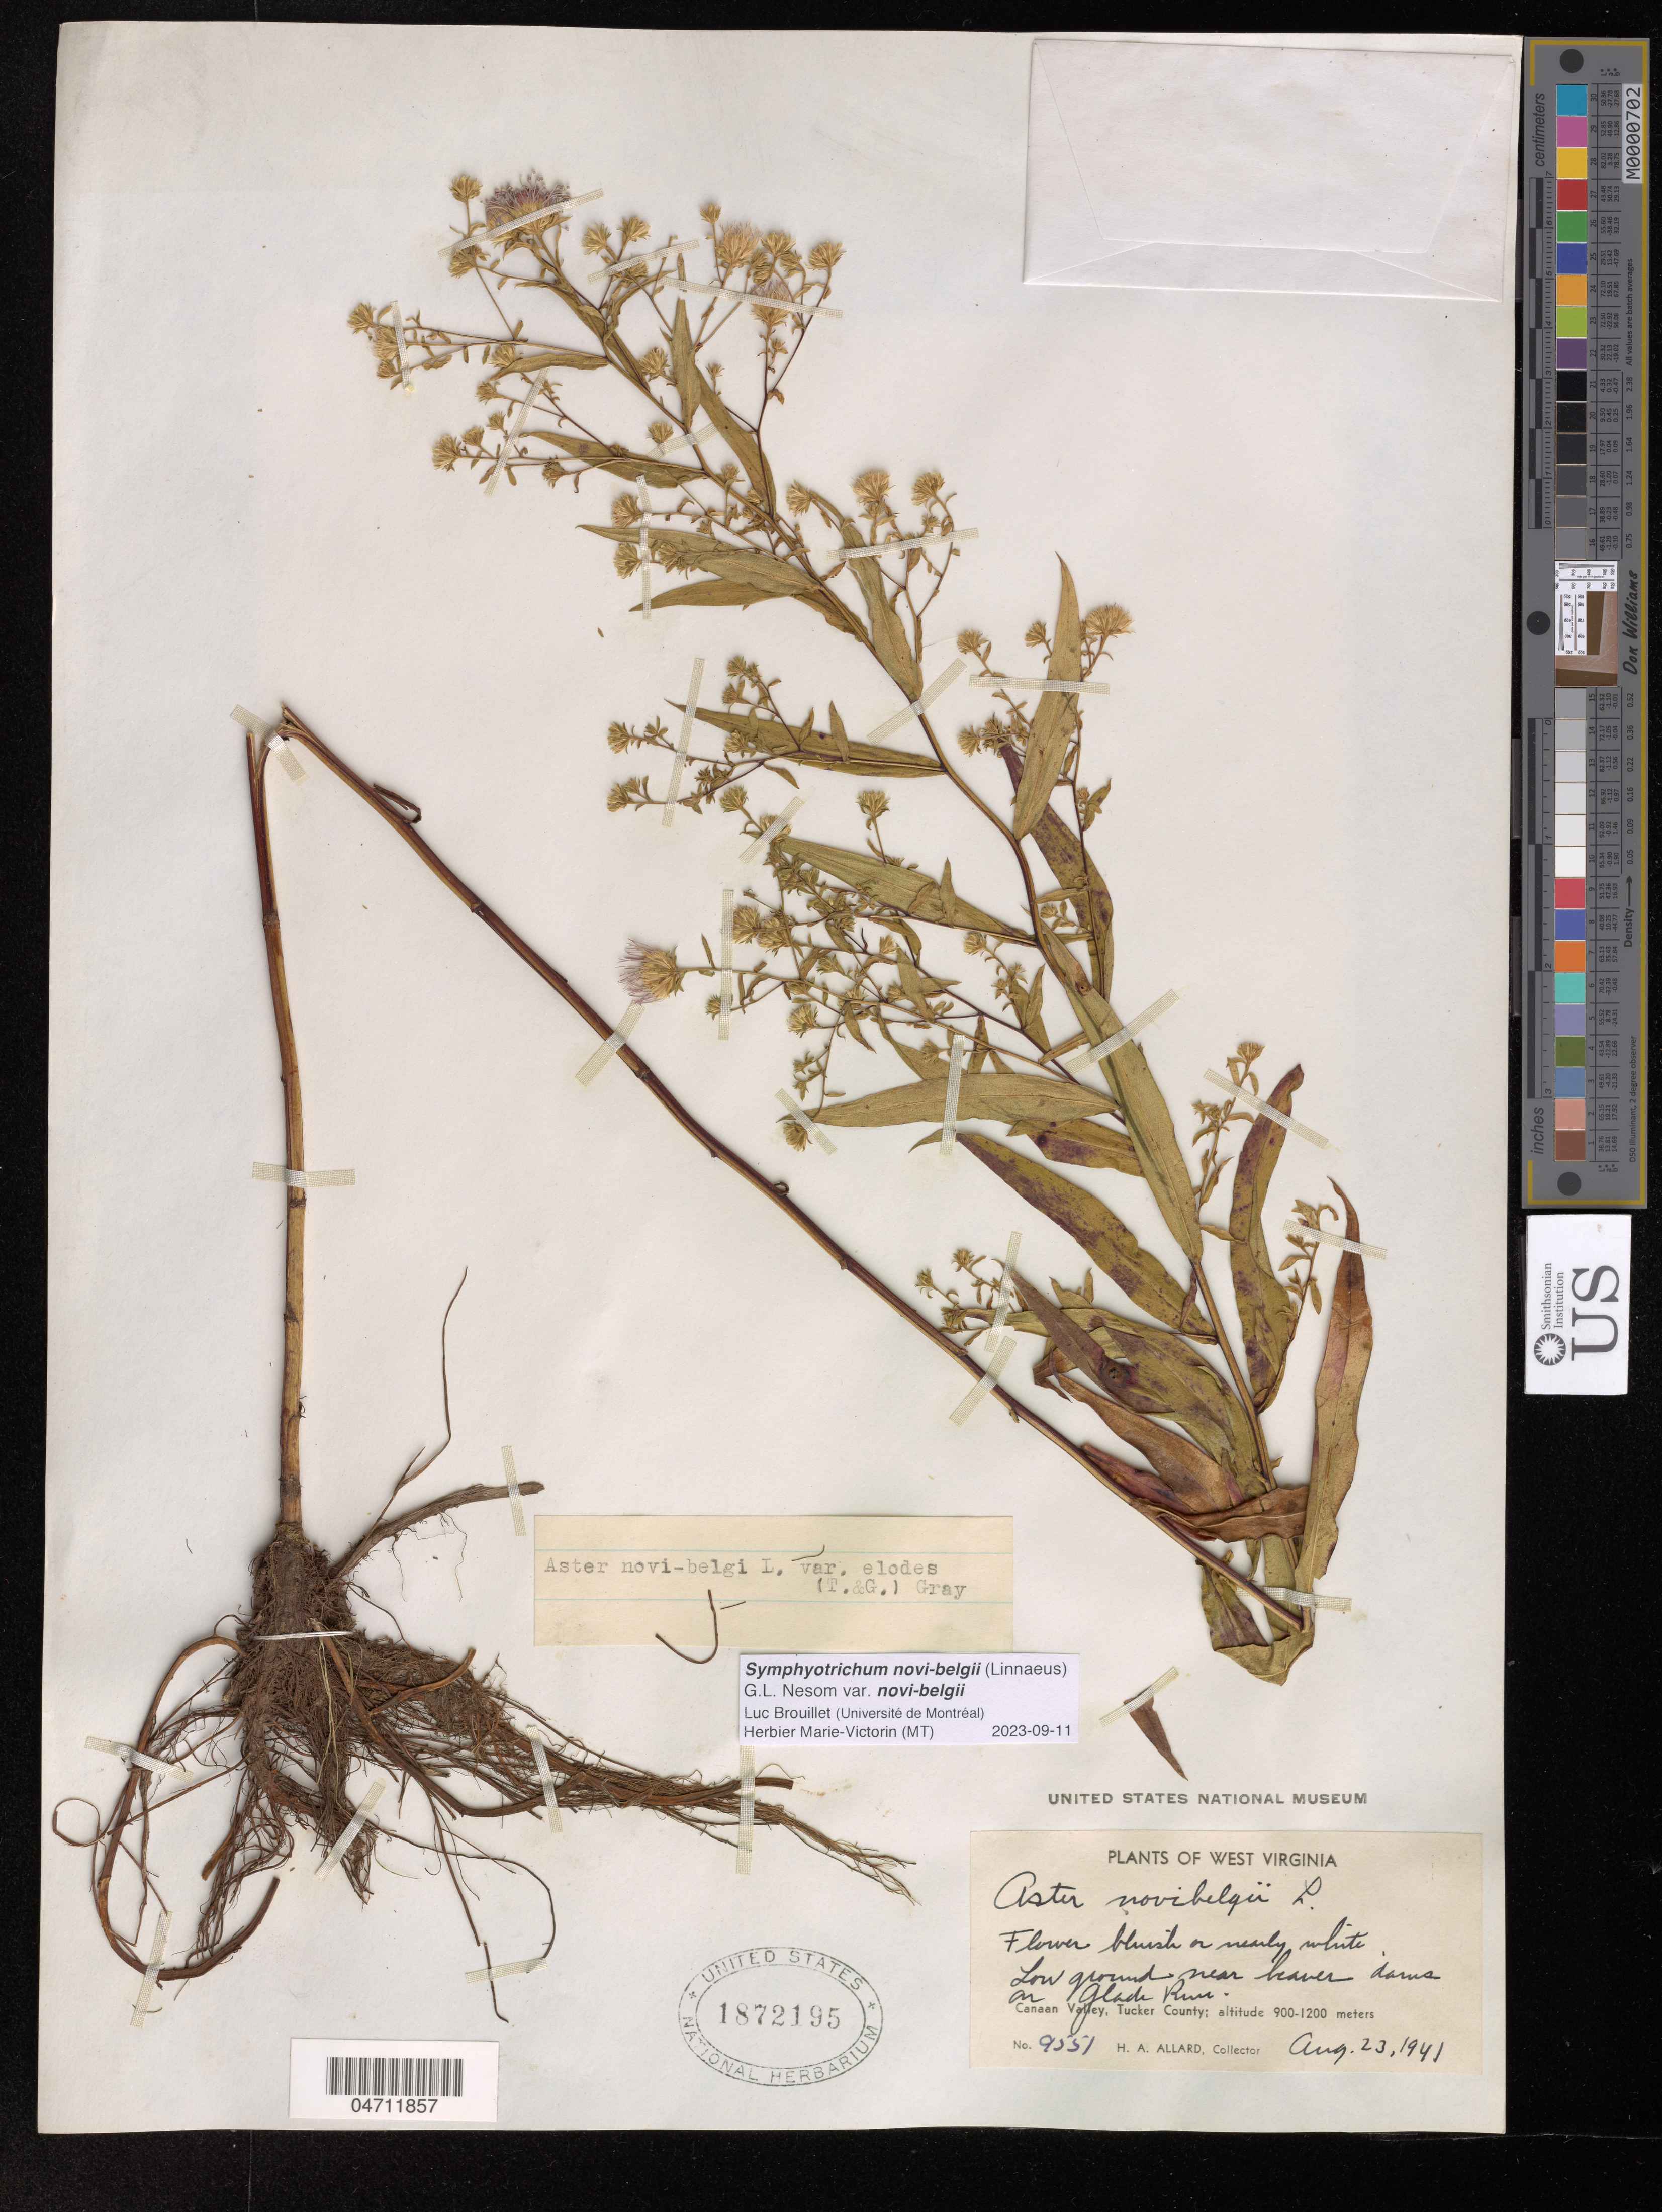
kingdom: Plantae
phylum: Tracheophyta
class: Magnoliopsida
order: Asterales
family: Asteraceae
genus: Symphyotrichum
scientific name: Symphyotrichum novi-belgii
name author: (L.) G.L. Nesom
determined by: Brouillet, Luc, (MT), Universite de Montreal (CANADA)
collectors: H. A. Allard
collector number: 9551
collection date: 1941-08-23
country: United States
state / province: West Virginia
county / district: Tucker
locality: Beaver dams on Glade Run S. of Burley's Camp. Canaan Valley.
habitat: Low ground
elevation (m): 900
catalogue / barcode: US 1872195